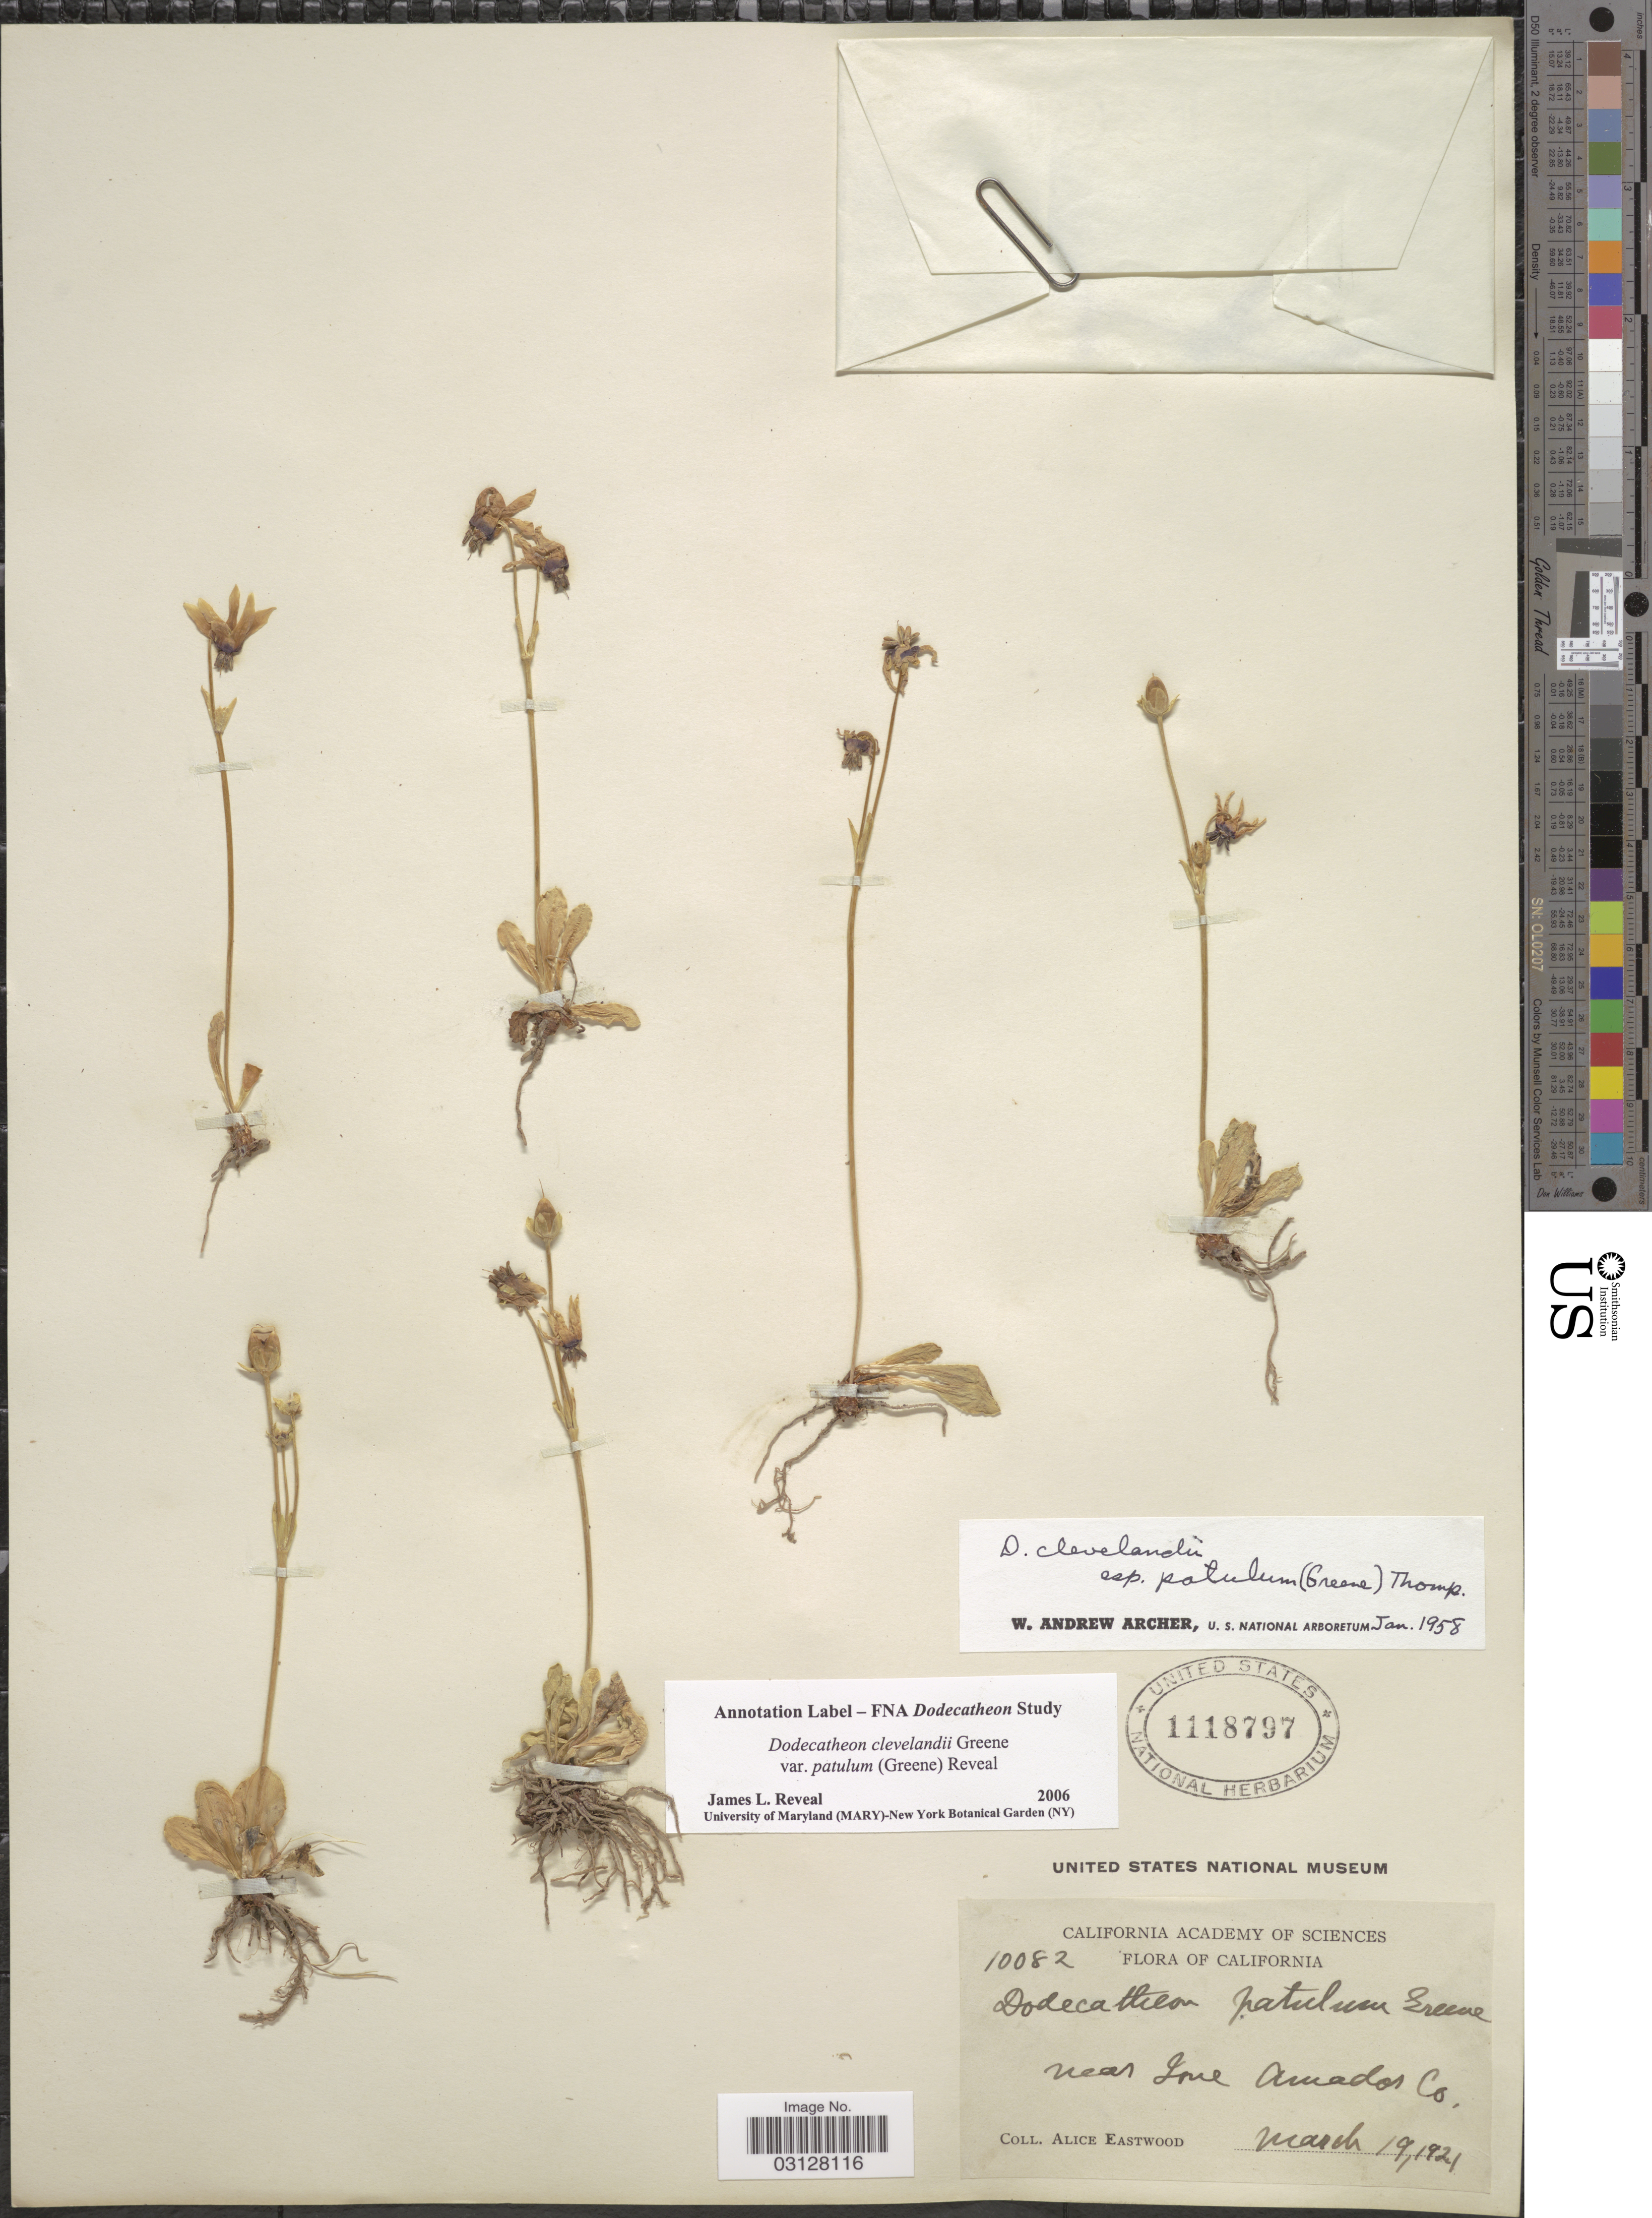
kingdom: Plantae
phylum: Tracheophyta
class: Magnoliopsida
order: Ericales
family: Primulaceae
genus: Dodecatheon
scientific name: Dodecatheon clevelandii var. patulum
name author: (Kuntze) Reveal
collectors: A. Eastwood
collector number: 10082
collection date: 1921-03-19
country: United States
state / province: California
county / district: Amador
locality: Near Ione Amador Co.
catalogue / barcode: US 1118797